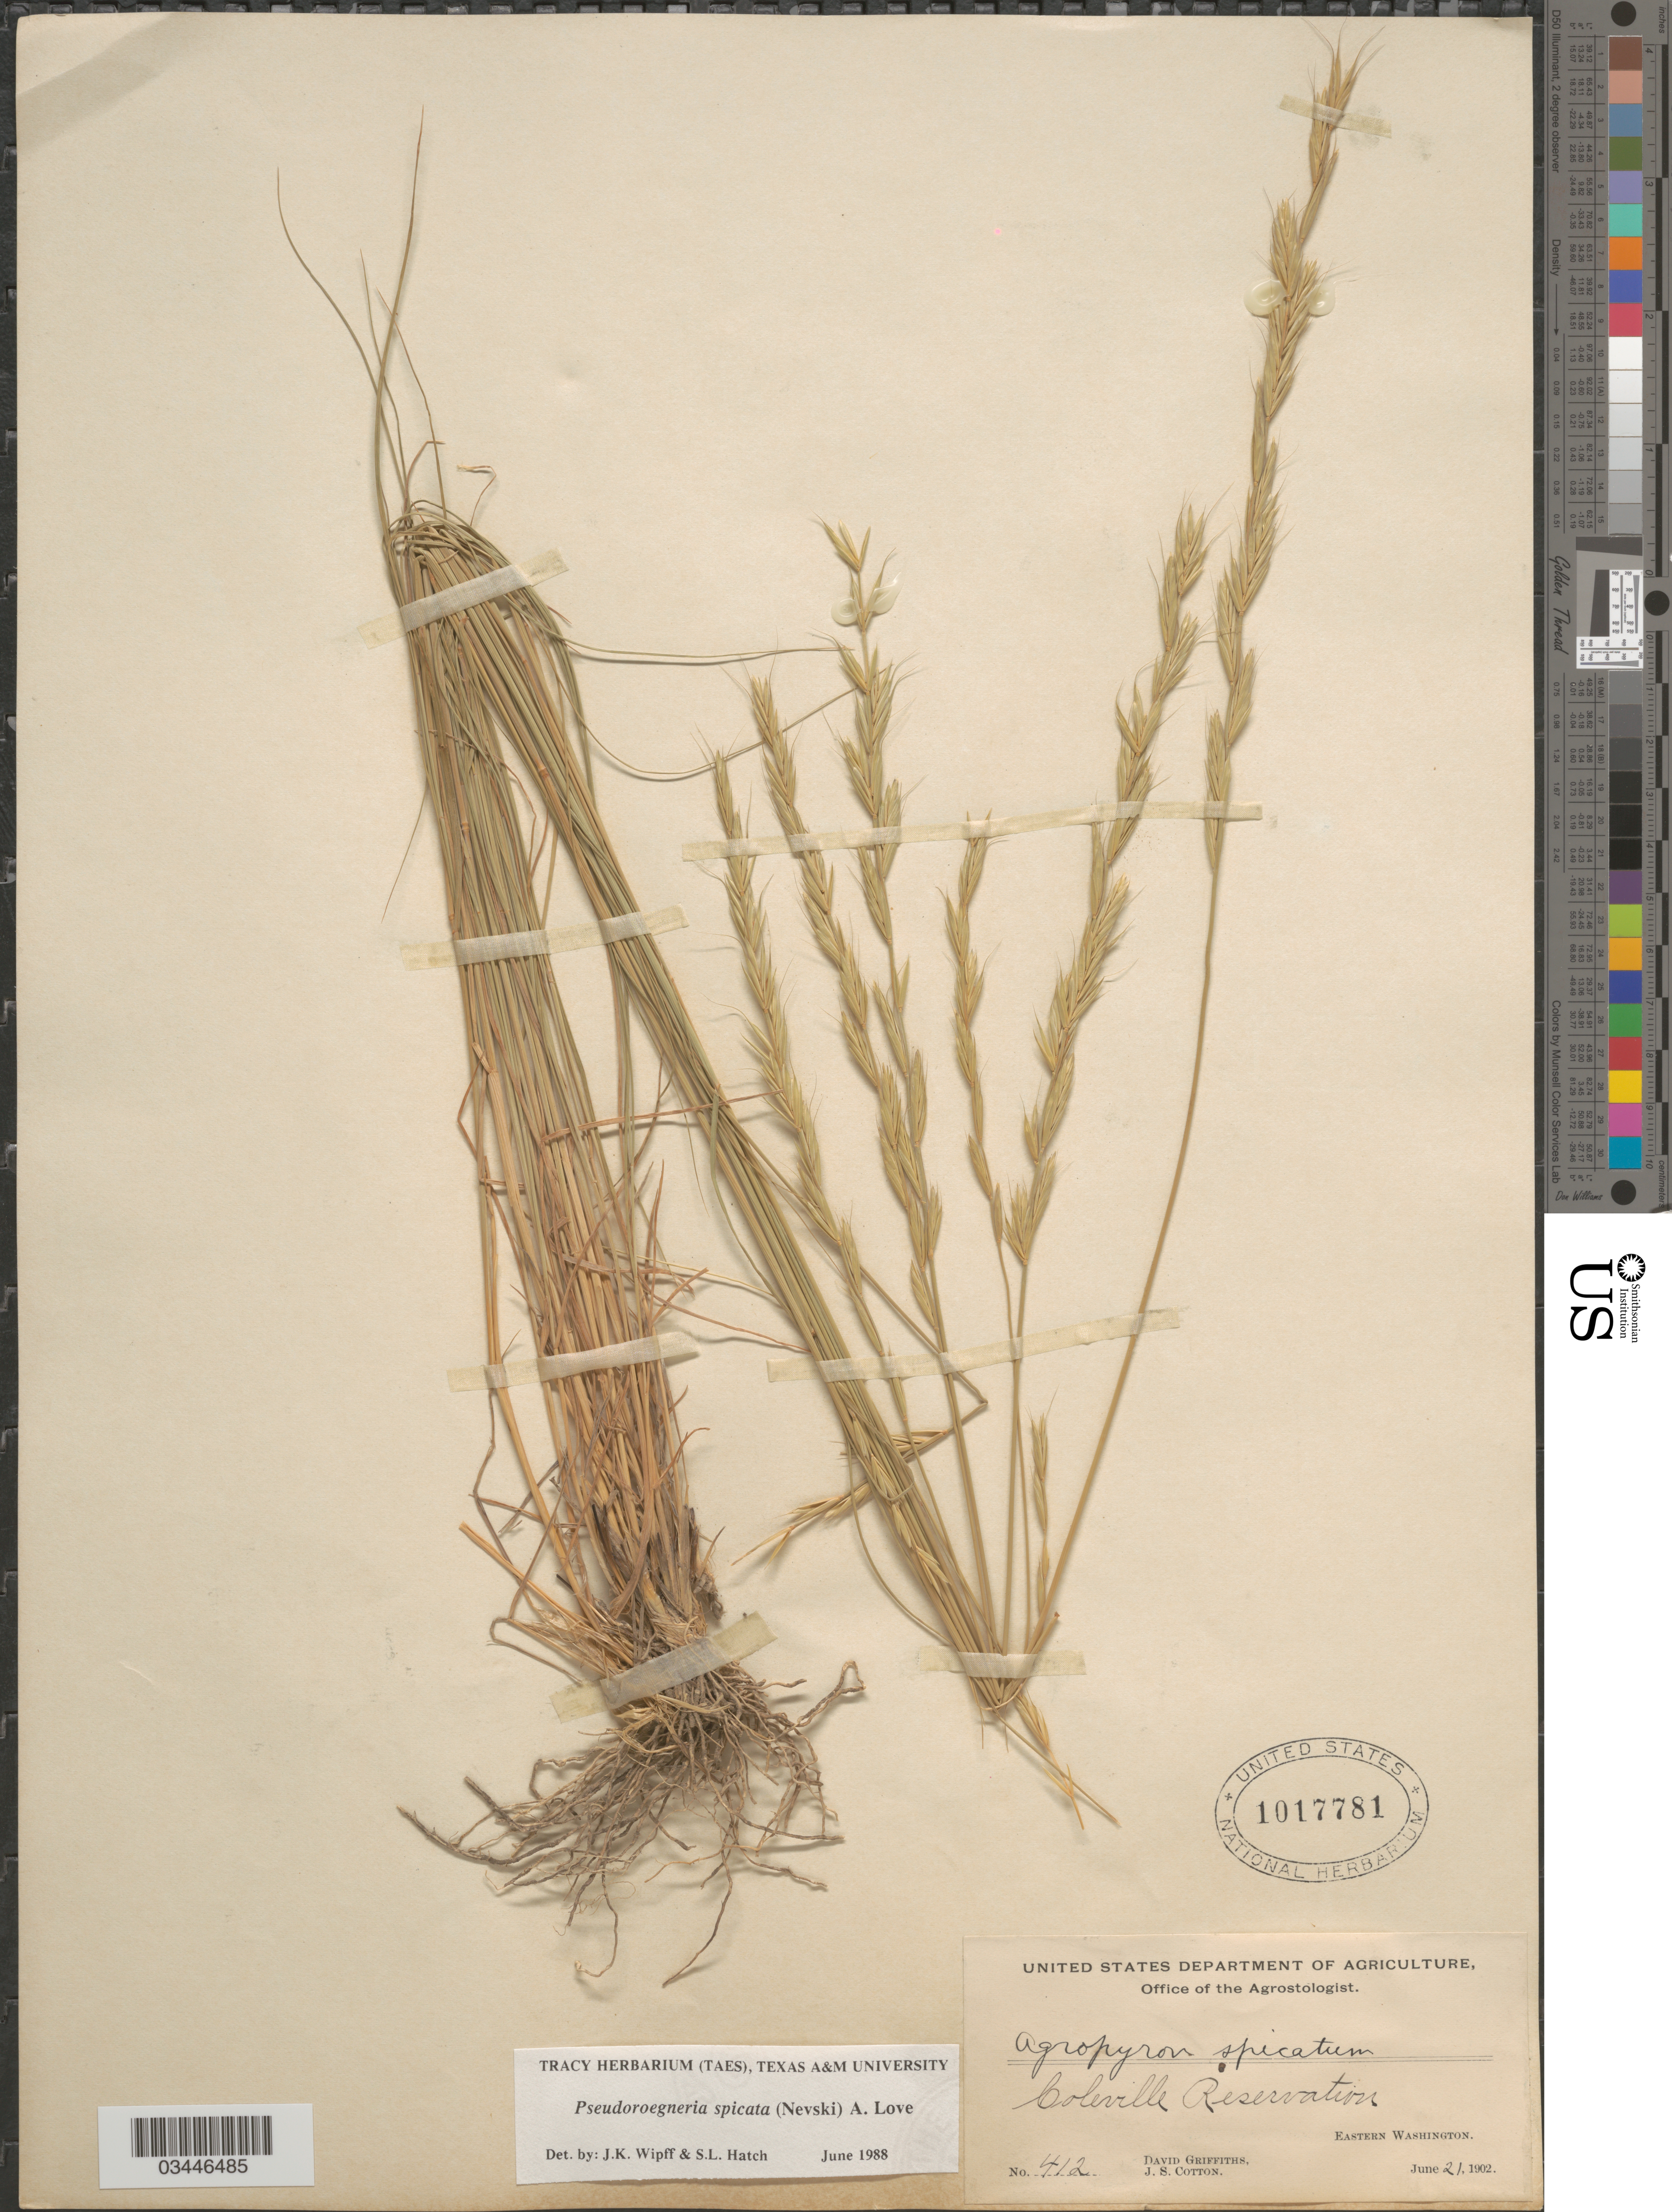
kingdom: Plantae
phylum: Tracheophyta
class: Liliopsida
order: Poales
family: Poaceae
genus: Pseudoroegneria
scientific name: Pseudoroegneria spicata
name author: (Pursh) Á. Löve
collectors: D. Griffiths & J. S. Cotton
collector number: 412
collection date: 1902-06-21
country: United States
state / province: Washington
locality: Coleville Reservation. Eastern Washington.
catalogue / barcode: US 1017781